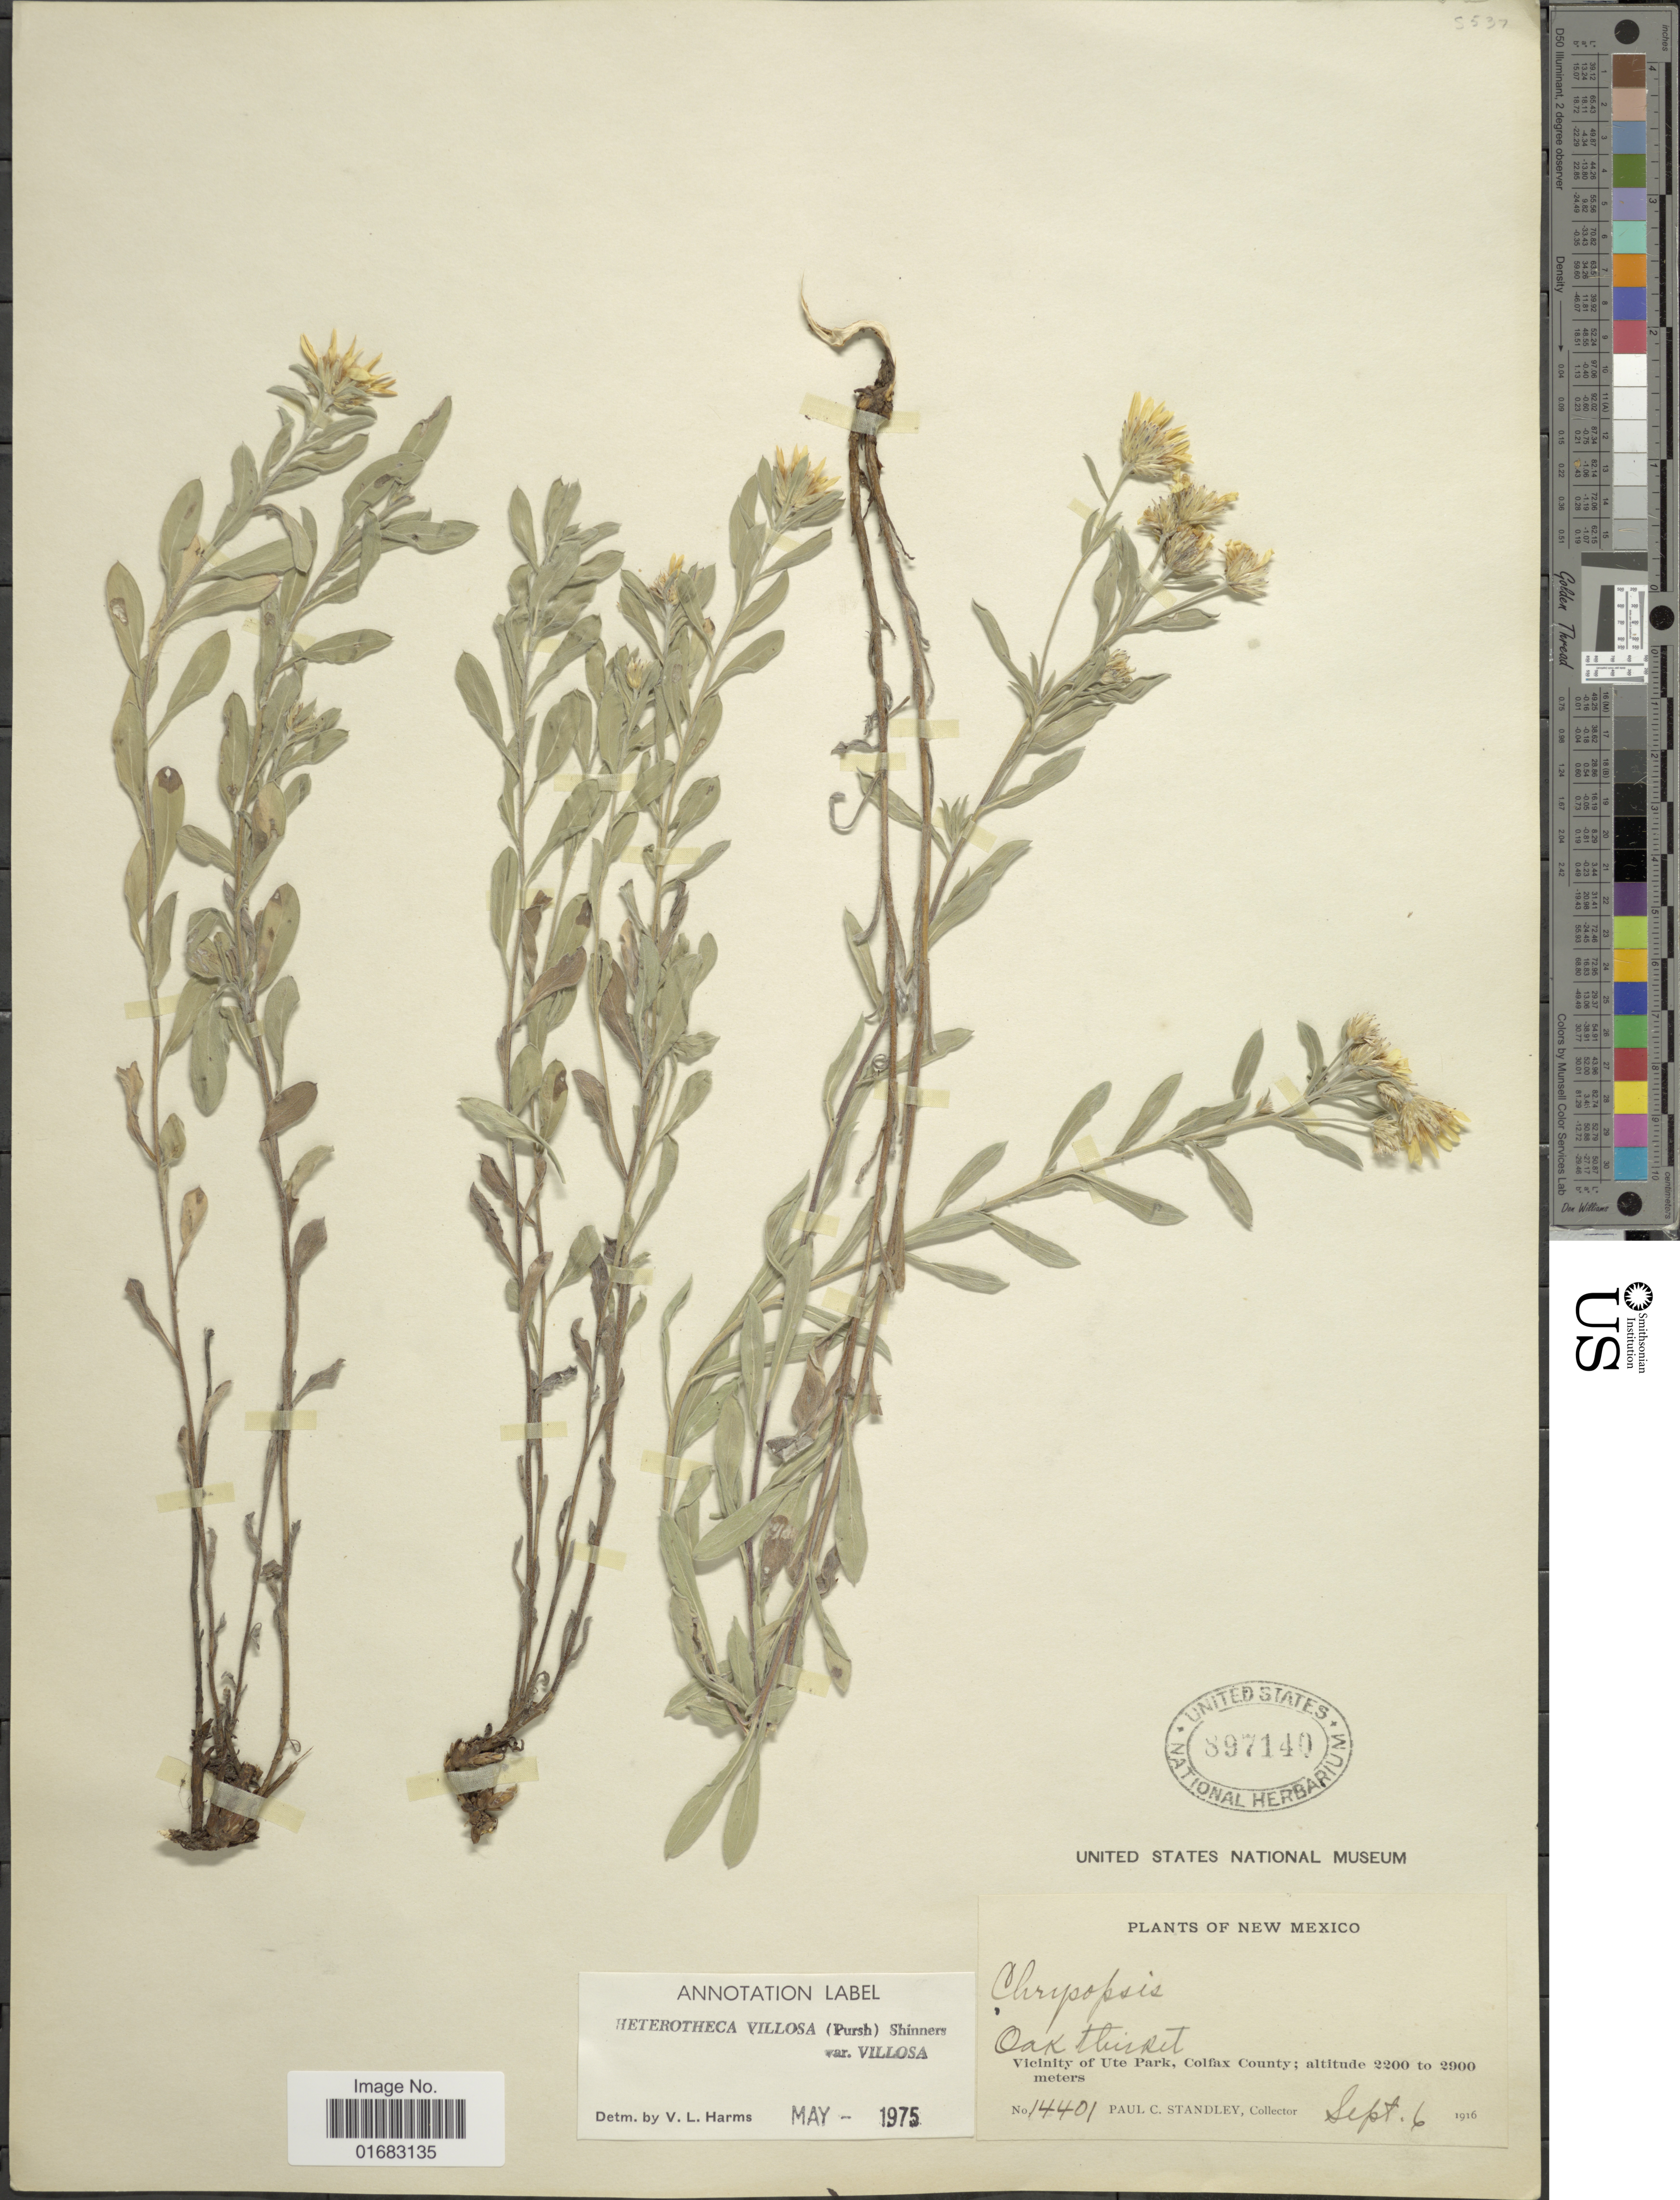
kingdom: Plantae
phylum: Tracheophyta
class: Magnoliopsida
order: Asterales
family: Asteraceae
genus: Heterotheca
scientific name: Heterotheca villosa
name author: (Pursh) Shinners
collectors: P. C. Standley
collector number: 14401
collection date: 1916-09-06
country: United States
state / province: New Mexico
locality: Oak thicket. Vicinity of Ute Park, Colfax County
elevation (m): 2200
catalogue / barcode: US 897140